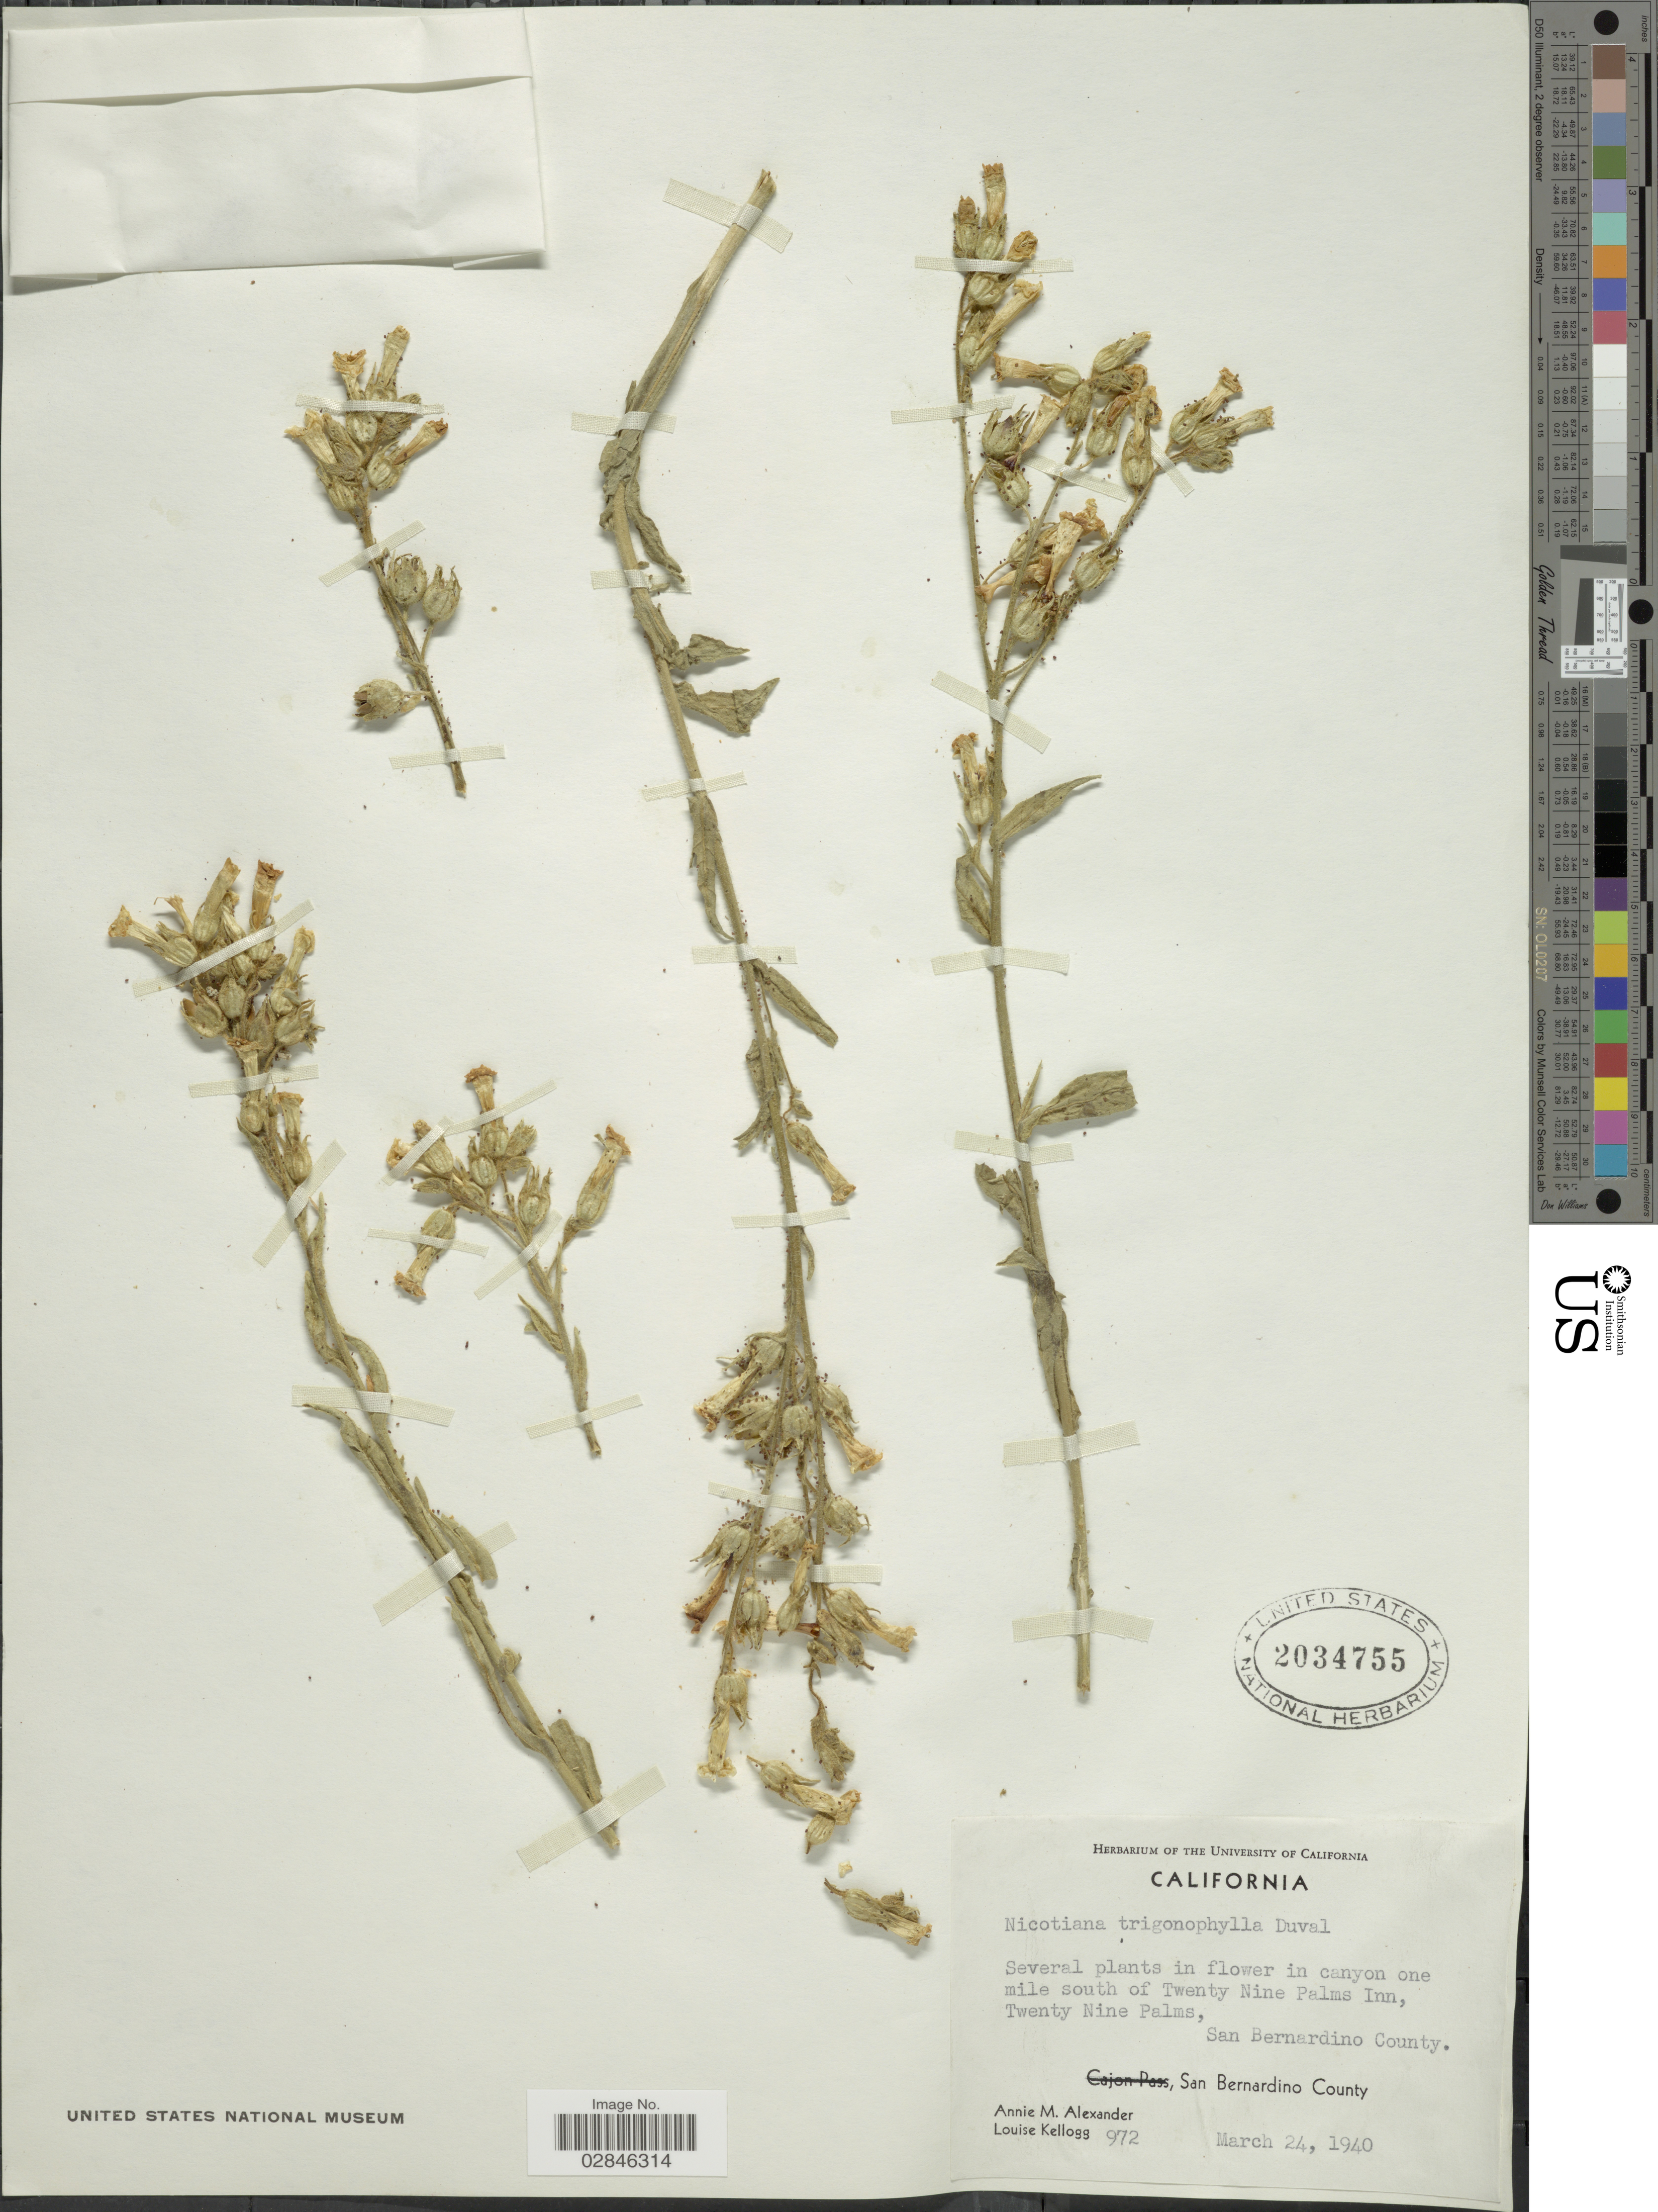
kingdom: Plantae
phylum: Tracheophyta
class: Magnoliopsida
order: Solanales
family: Solanaceae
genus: Nicotiana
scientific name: Nicotiana trigonophylla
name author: Dunal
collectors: A. M. Alexander & L. Kellogg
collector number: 972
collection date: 1940-03-24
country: United States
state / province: California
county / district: San Bernardino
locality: In canyon one mile south of Twenty Nine Palms Inn, Twenty Nine Palms, San Bernardino County.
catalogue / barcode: US 2034755